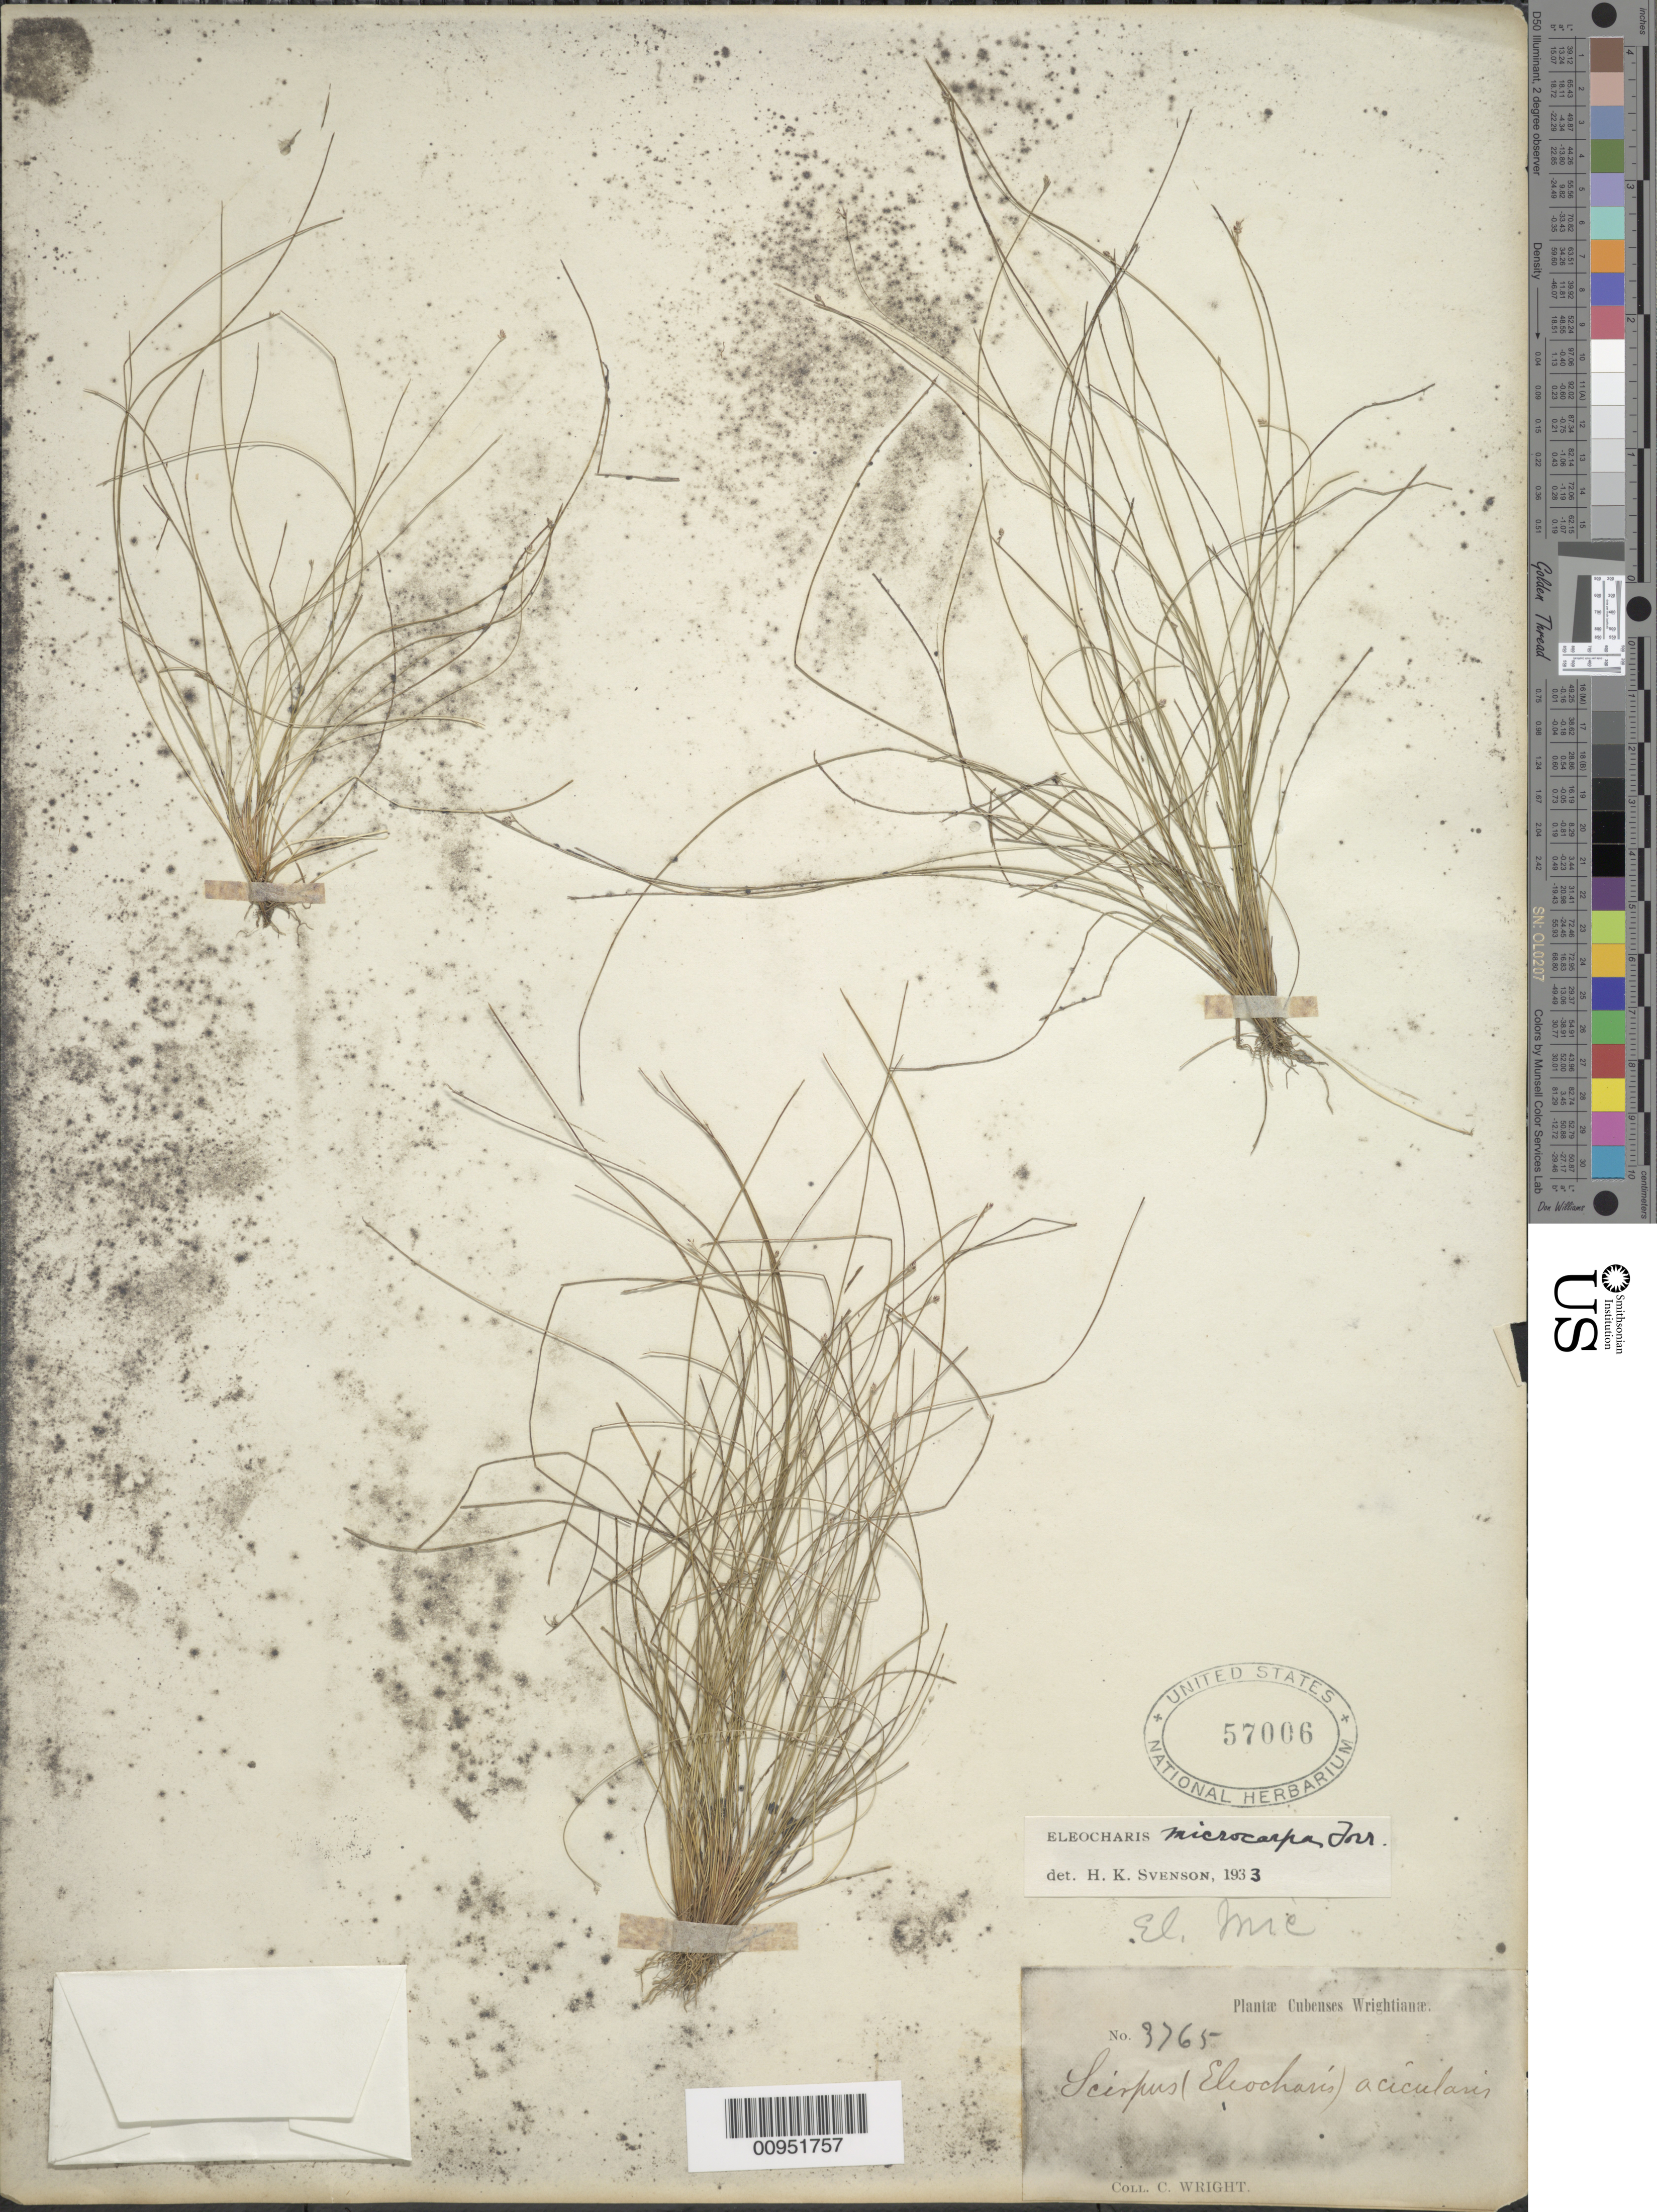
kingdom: Plantae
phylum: Tracheophyta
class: Liliopsida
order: Poales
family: Cyperaceae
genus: Eleocharis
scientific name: Eleocharis microcarpa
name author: Torr.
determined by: Svenson, H. K.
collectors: C. Wright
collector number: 3765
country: Cuba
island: Cuba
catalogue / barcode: US 57006